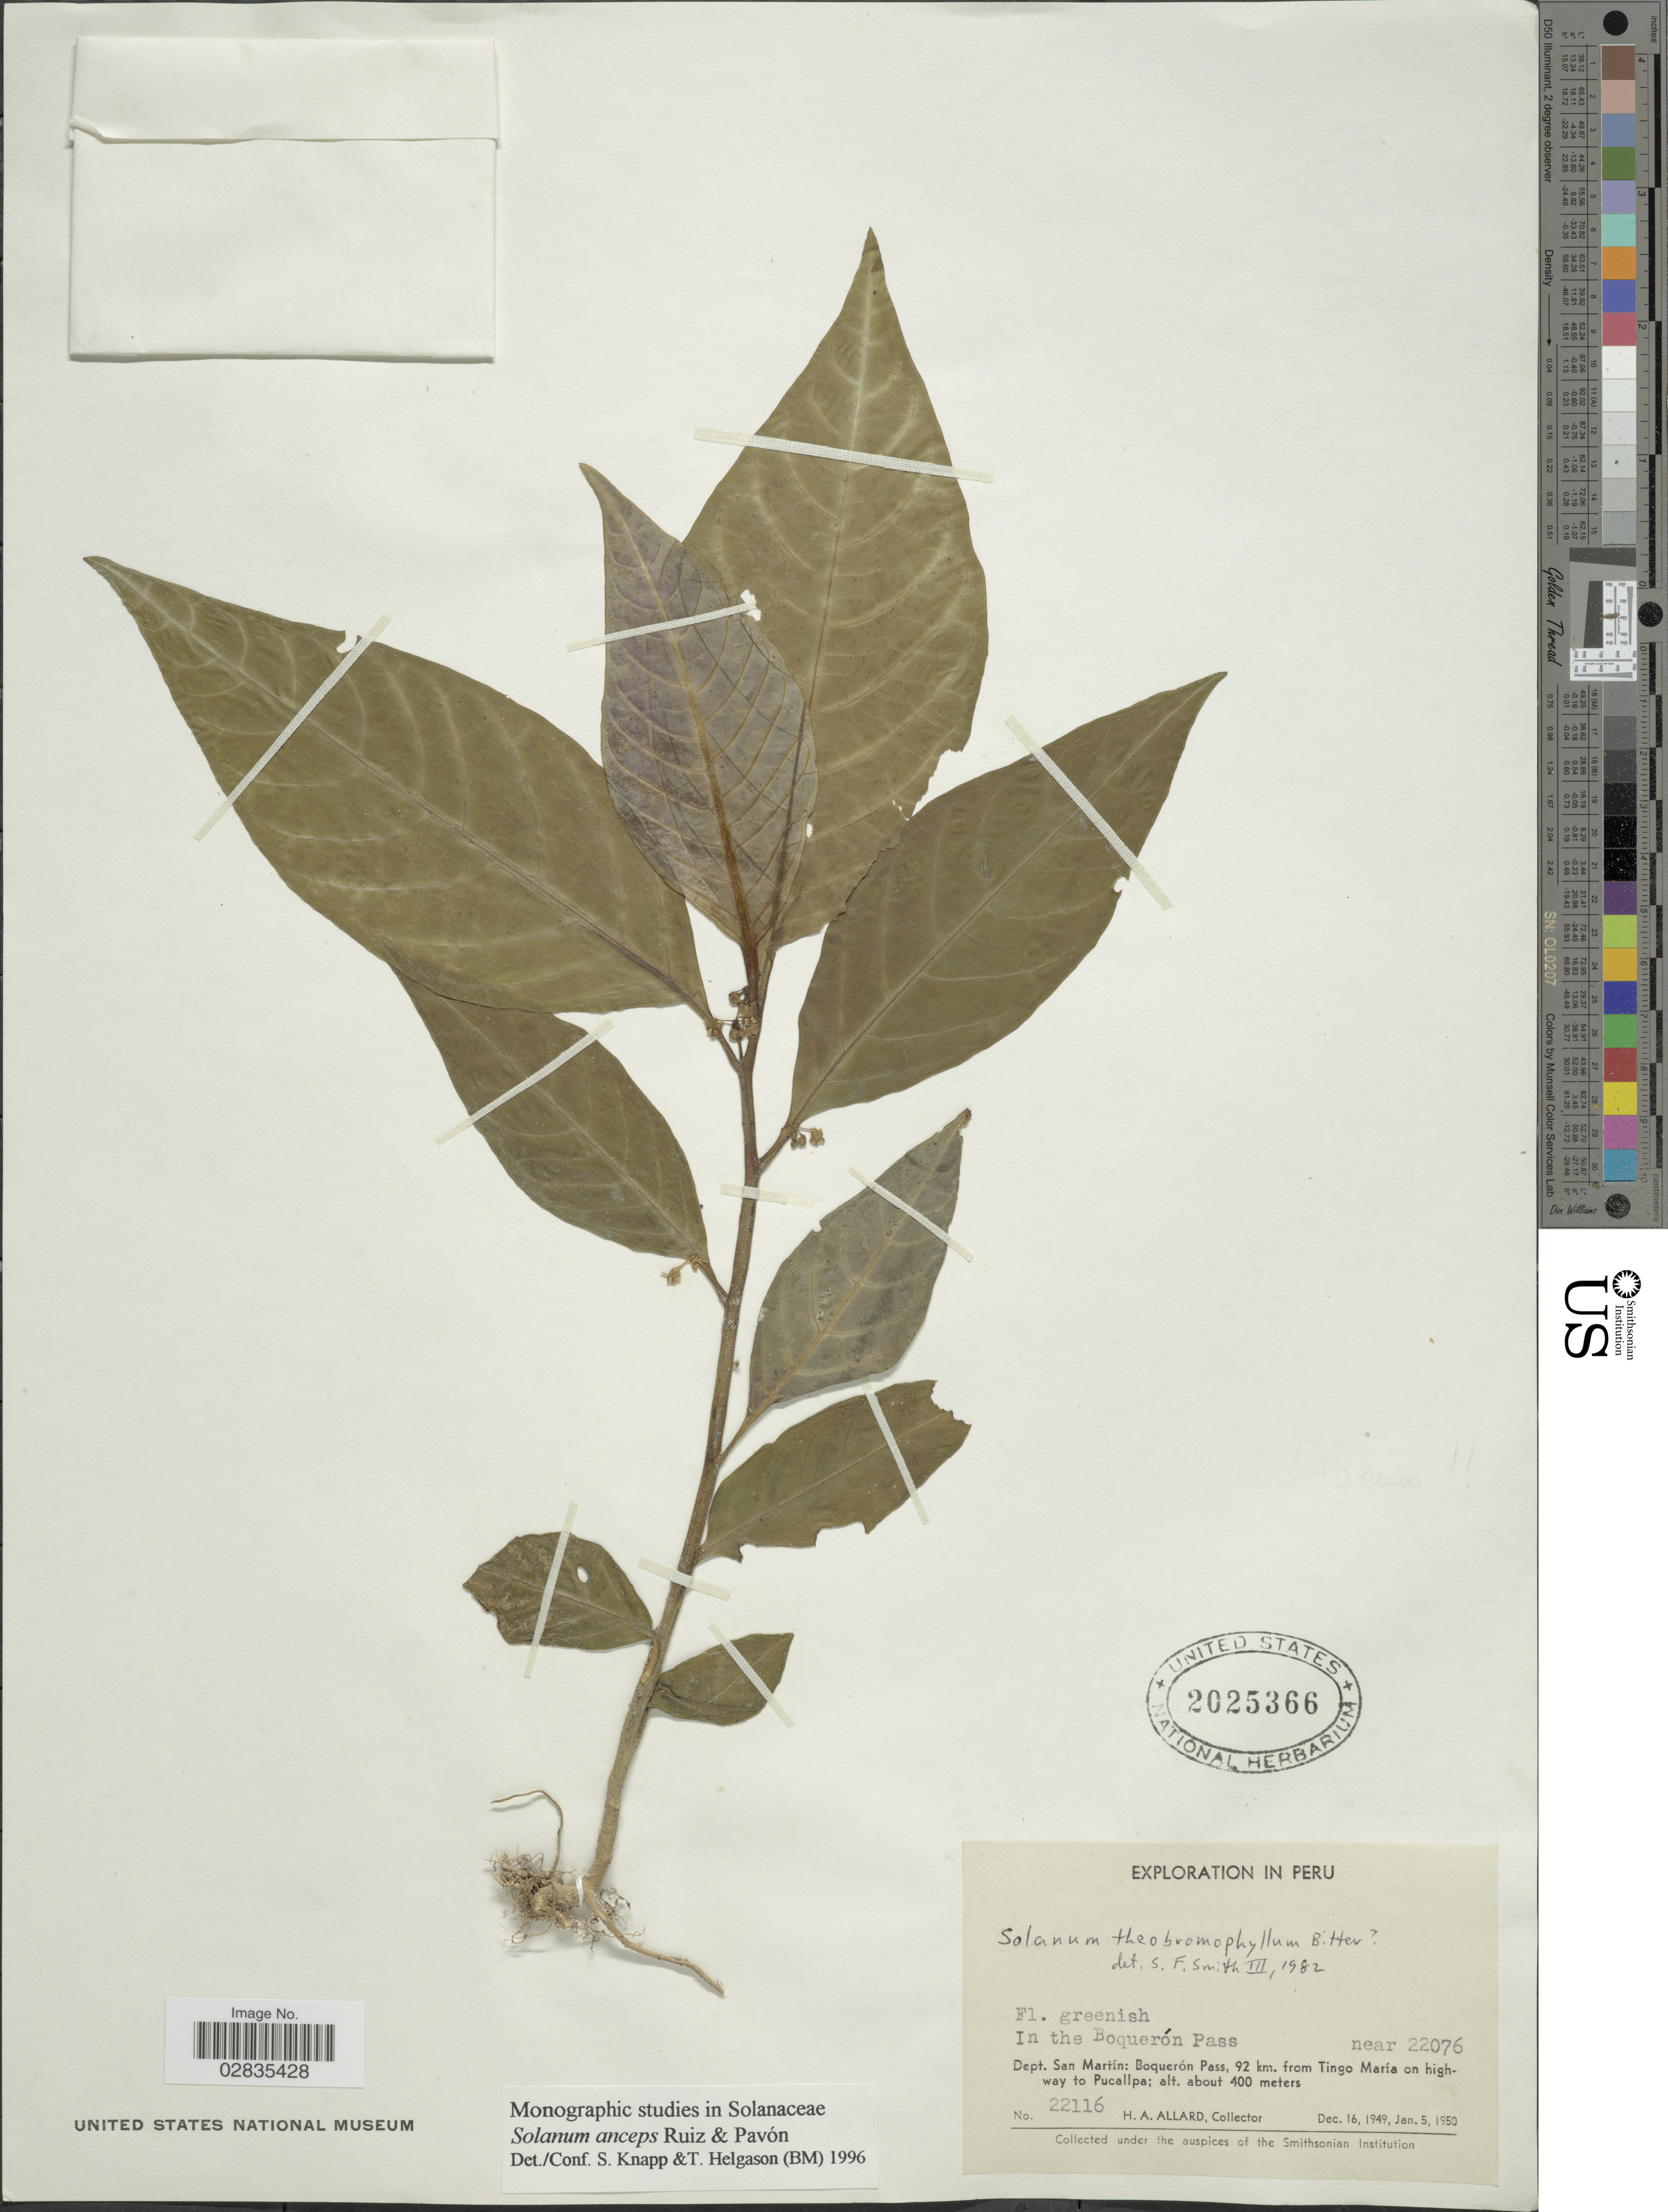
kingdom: Plantae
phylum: Tracheophyta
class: Magnoliopsida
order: Solanales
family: Solanaceae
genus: Solanum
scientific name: Solanum anceps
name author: Ruiz & Pav.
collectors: H. A. Allard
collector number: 22116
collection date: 1949-12-16/1950-01-05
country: Peru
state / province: San Martín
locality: In the Boquéron Pass, Dept. San Martín: Boquéron Pass, 92km. from Tingo María on highway to Pucallpa.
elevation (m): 400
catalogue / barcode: US 2025366